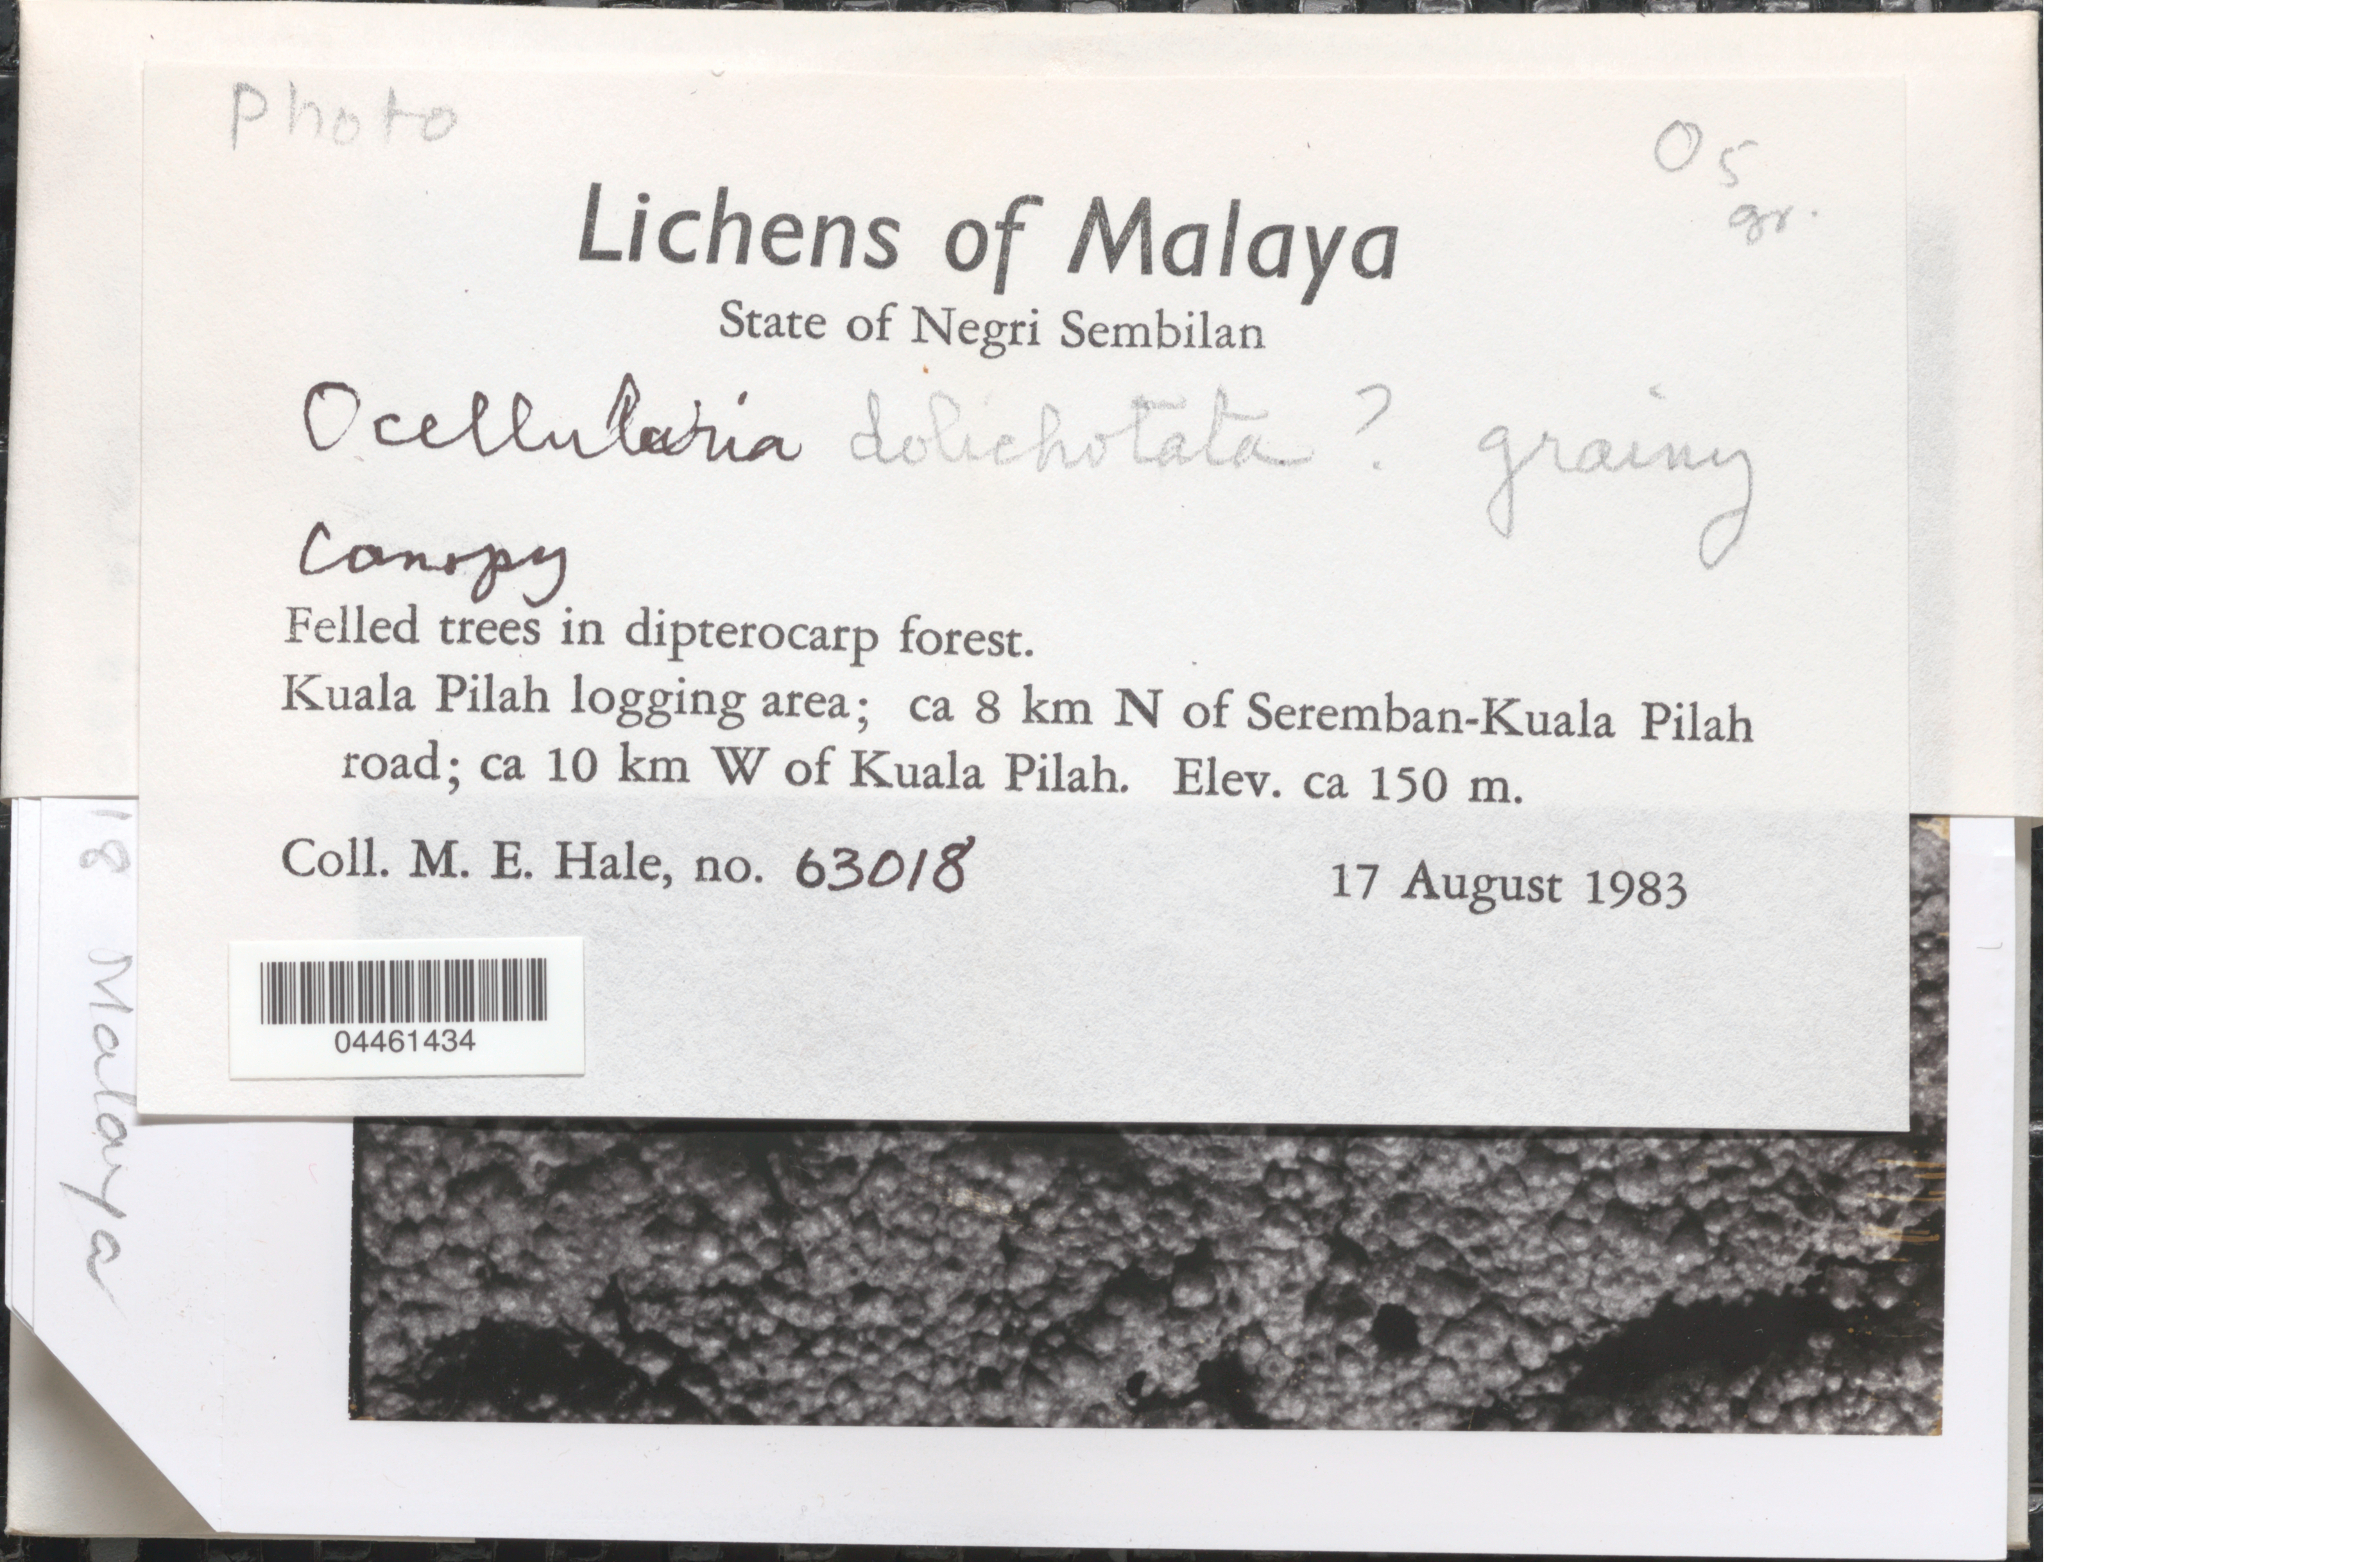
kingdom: Fungi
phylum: Ascomycota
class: Lecanoromycetes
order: Ostropales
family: Graphidaceae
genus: Ocellularia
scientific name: Ocellularia sp.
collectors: M. Hale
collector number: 63018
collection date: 1983-08-17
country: Malaysia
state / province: Negeri Sembilan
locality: Malaya. State of Negri Sembilan. Kuala Pilah logging area; ca 8 km N of Seremban-Kuala Pilah road; ca 10 km W of Kuala Pilah.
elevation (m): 150